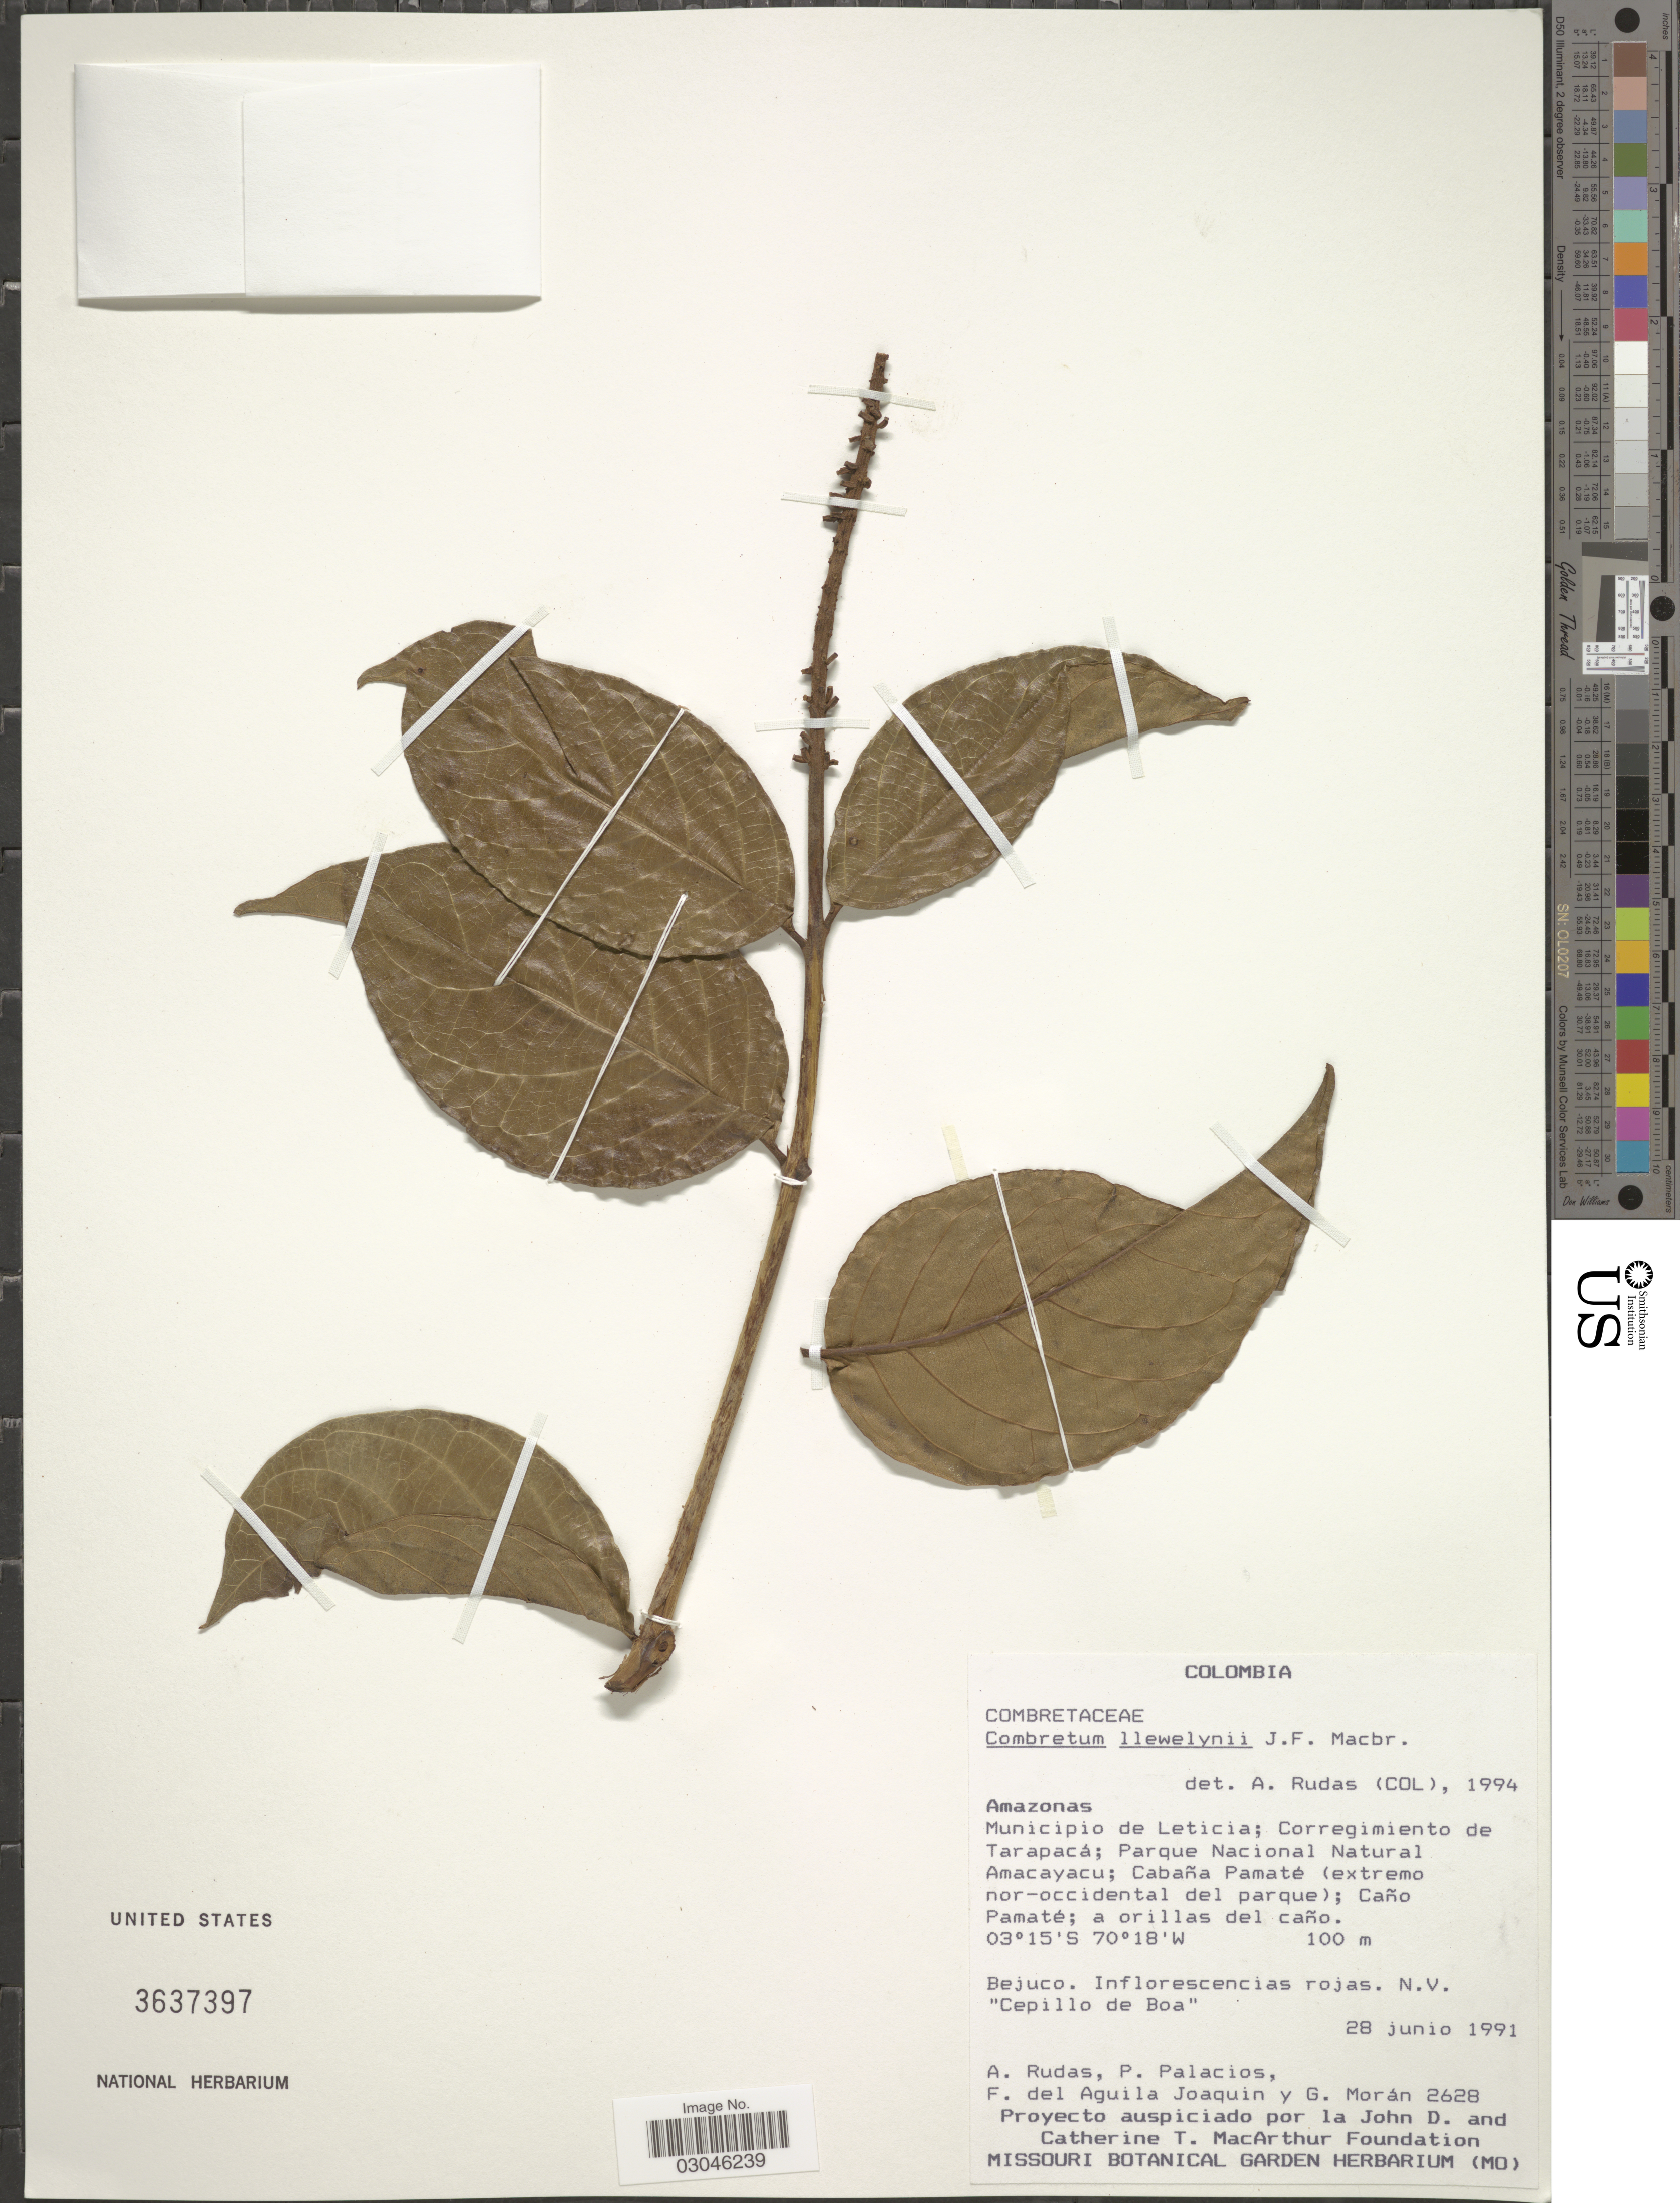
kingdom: Plantae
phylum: Tracheophyta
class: Magnoliopsida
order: Myrtales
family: Combretaceae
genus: Combretum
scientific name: Combretum llewelynii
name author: J.F. Macbr.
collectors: A. Rudas, P. Palacios, F. Aguila Joaquin & G. Moran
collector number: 2628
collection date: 1991-06-28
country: Colombia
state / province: Amazônas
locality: Municipio de Leticia; Corregimiento de Tarapacá; Parque Nacional Natural Amacayacu; Cabaña Pamaté (extremo nor-occidental del parque); Caño Pamaté; a orillas del caño.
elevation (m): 100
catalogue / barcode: US 3637397